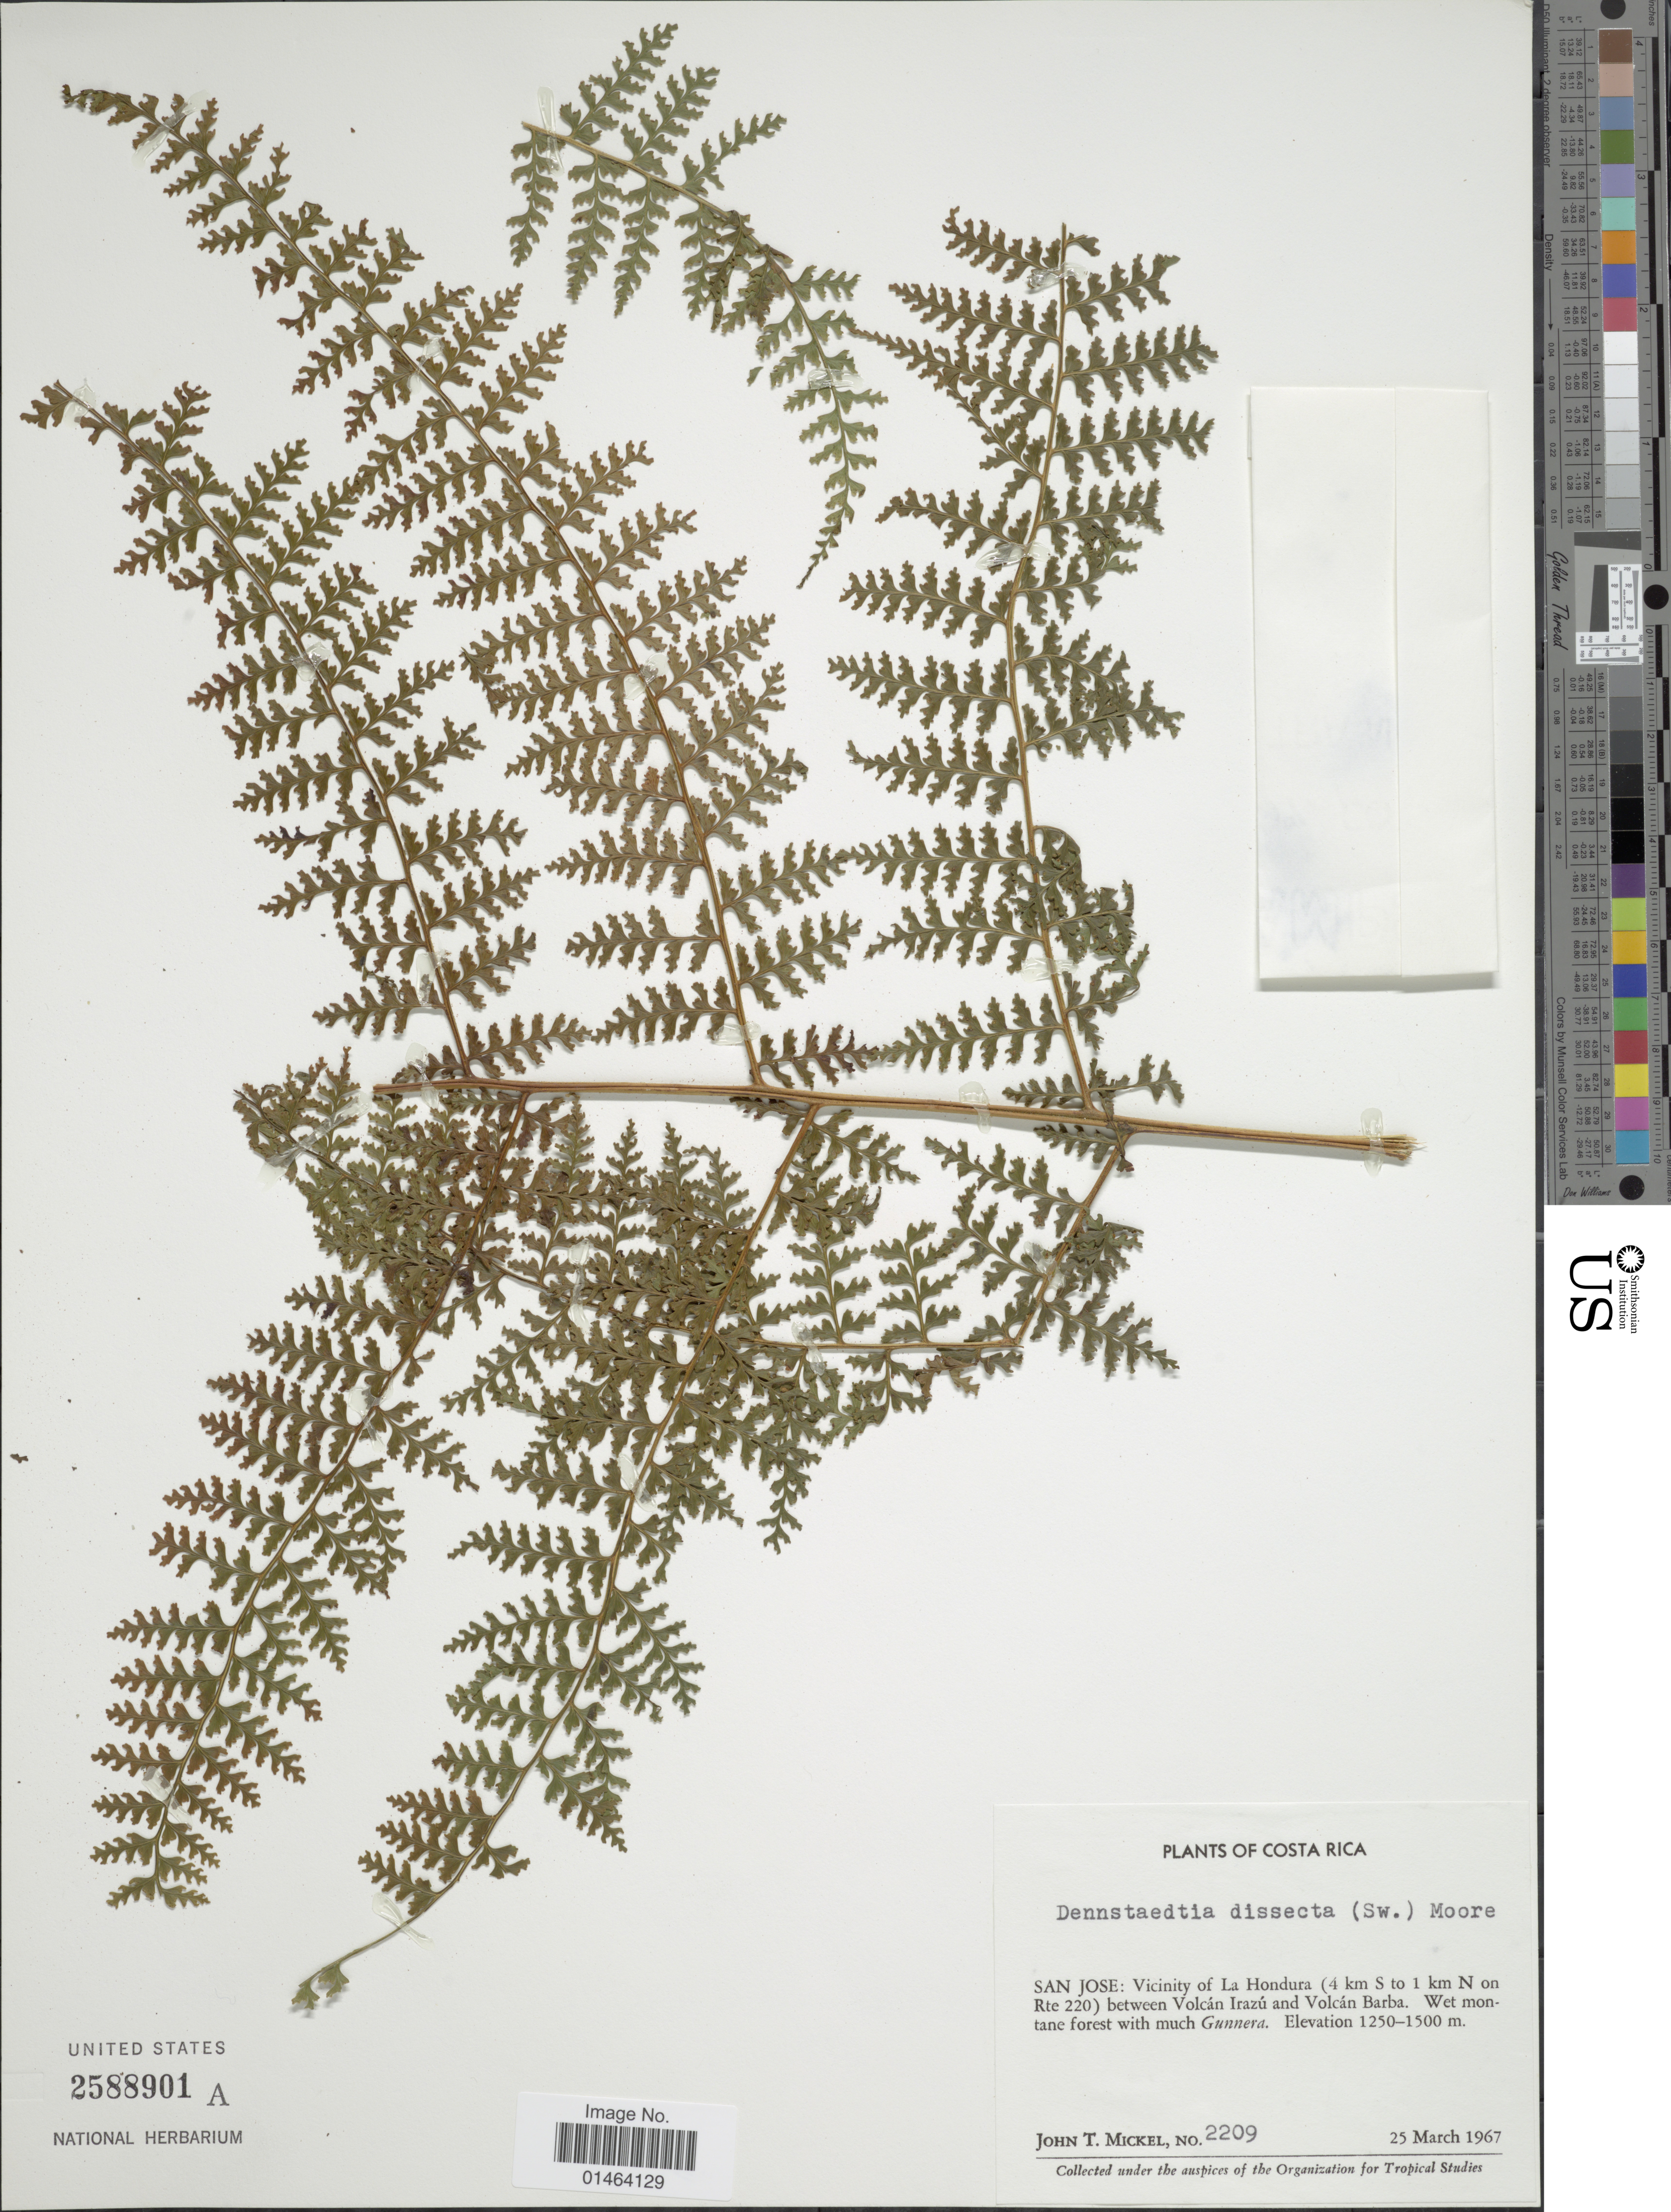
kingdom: Plantae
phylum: Tracheophyta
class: Polypodiopsida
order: Polypodiales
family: Dennstaedtiaceae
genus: Dennstaedtia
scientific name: Dennstaedtia cornuta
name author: (Kaulf.) Mett.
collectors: J. T. Mickel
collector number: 2209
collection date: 1967-03-25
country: Costa Rica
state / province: San José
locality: Costa Rica, vicinity of La Hondura (4km S to 1 km N on Rte 220) between Volcan Irazu and Volcan Barba. Wet montane forest with much Gunnera.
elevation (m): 1250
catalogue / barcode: US 2588901A